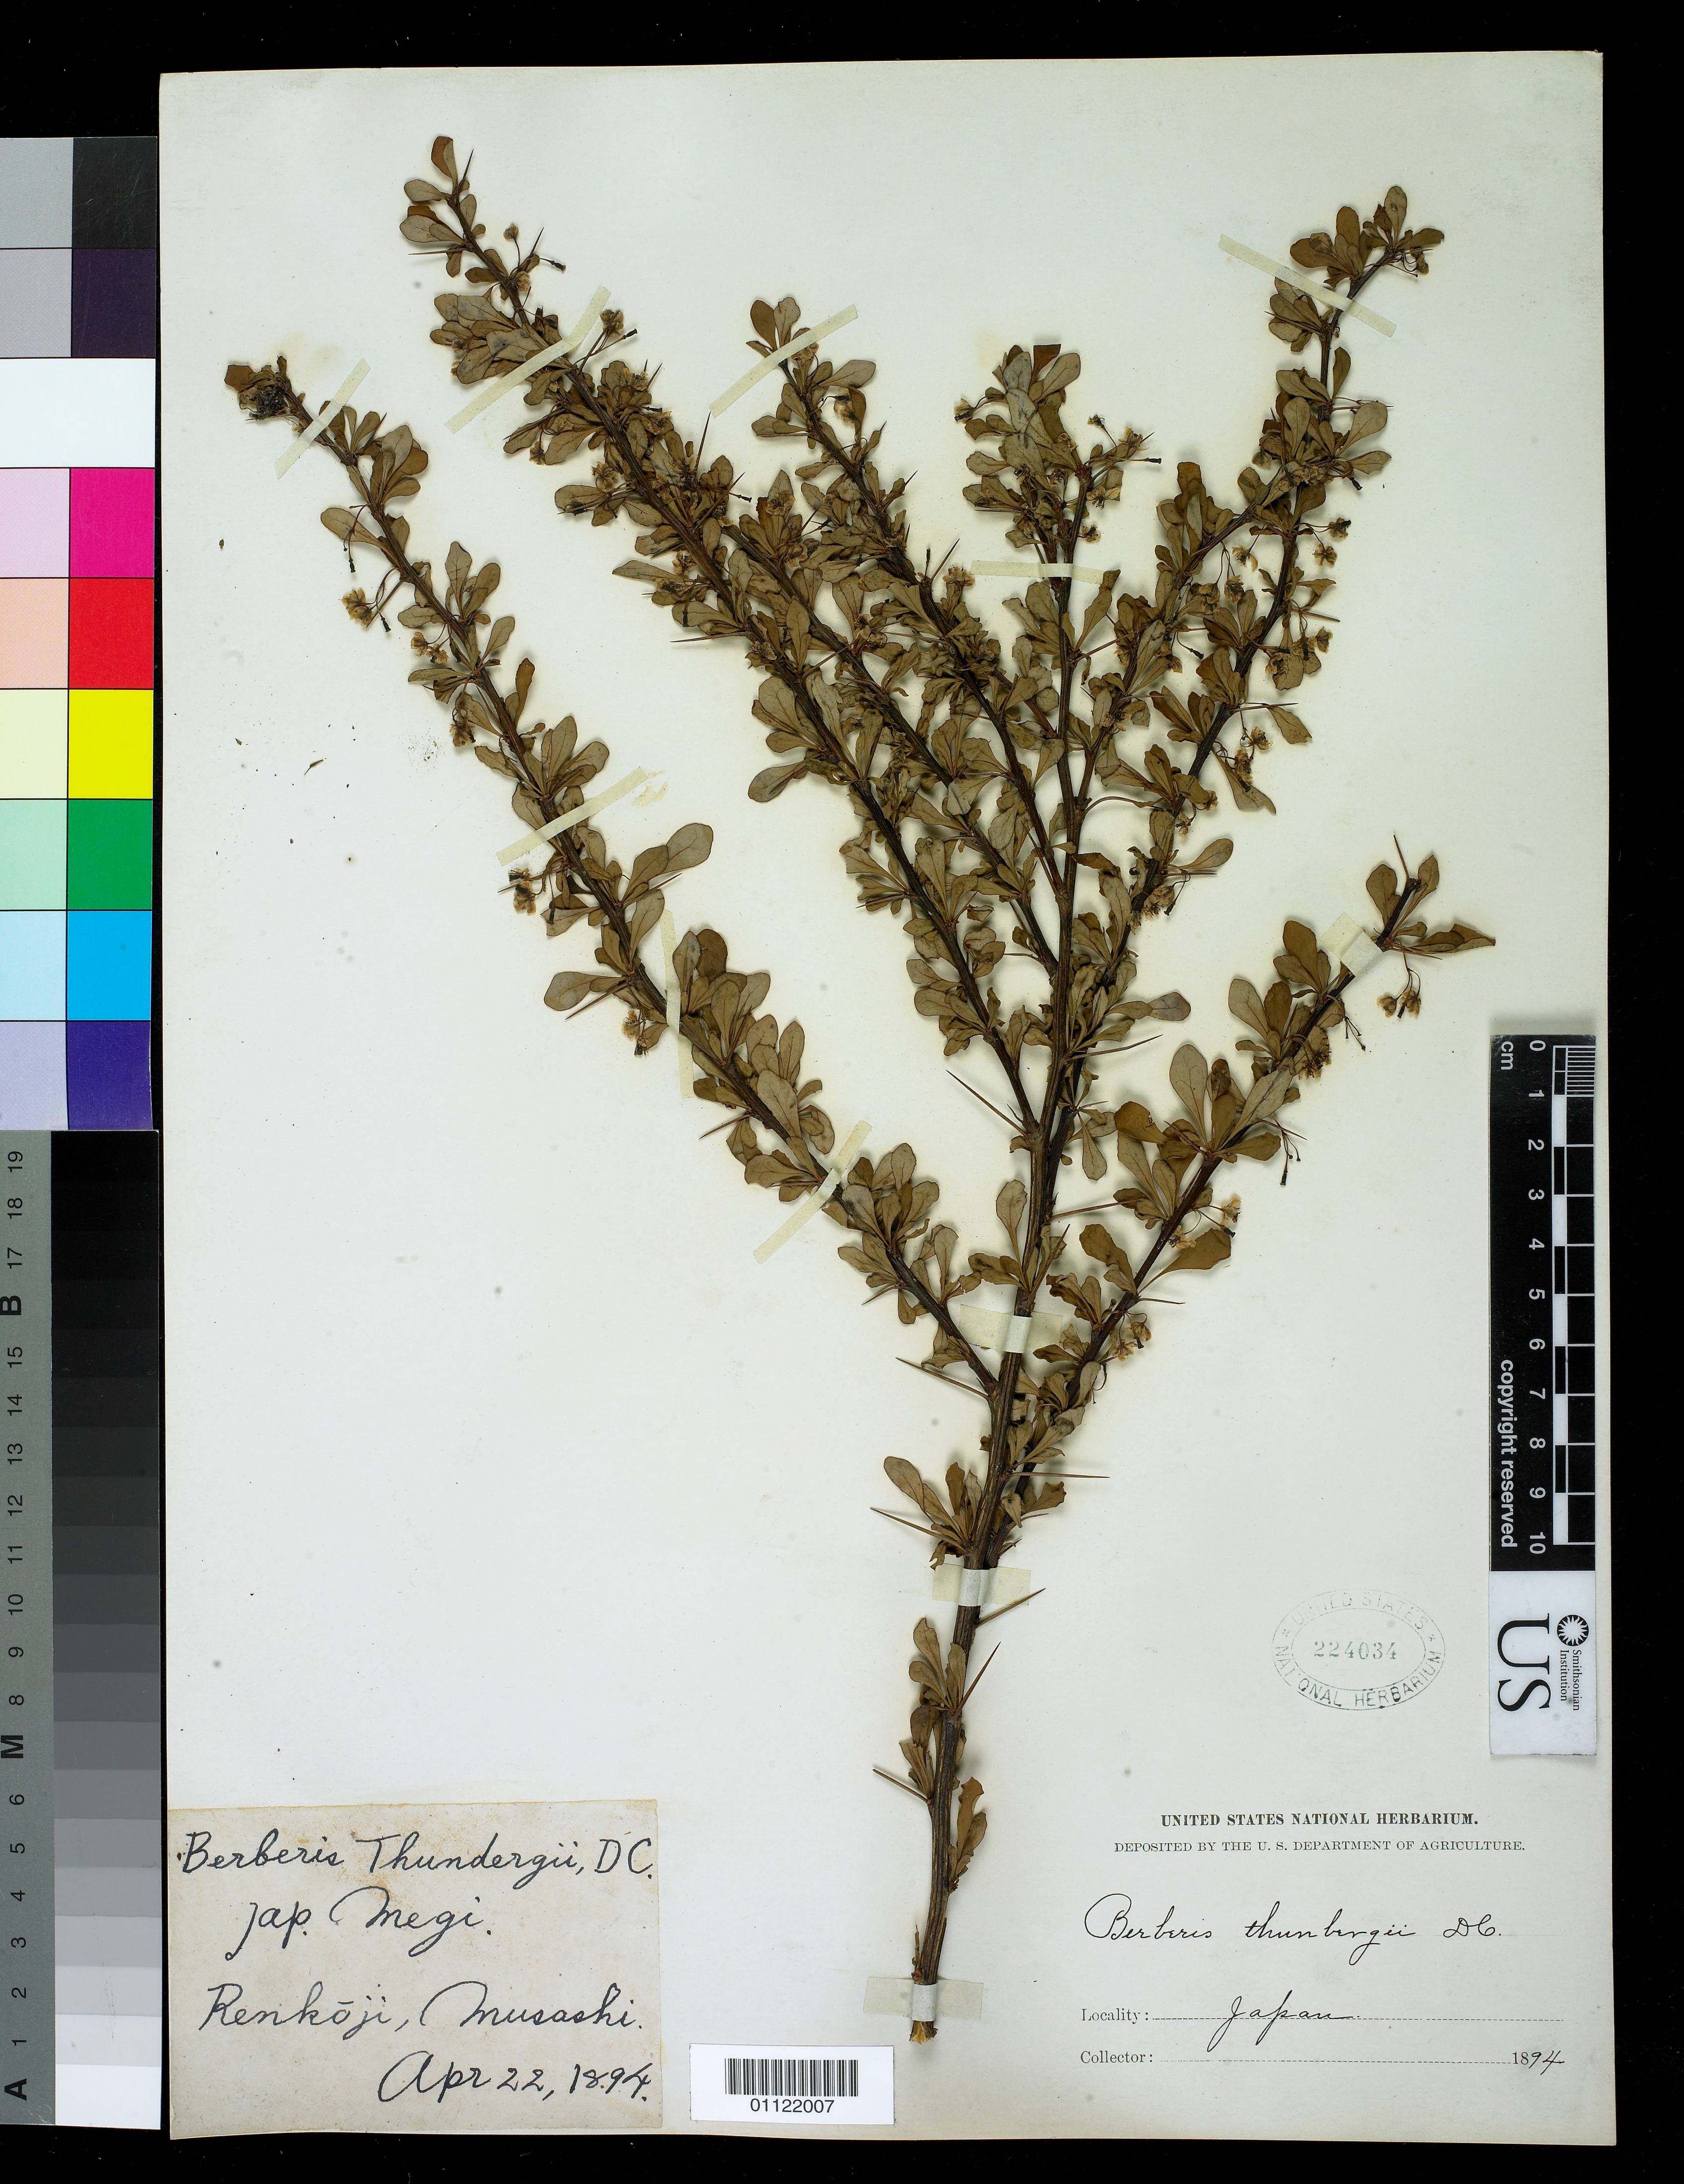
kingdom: Plantae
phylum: Tracheophyta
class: Magnoliopsida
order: Ranunculales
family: Berberidaceae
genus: Berberis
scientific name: Berberis thunbergii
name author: DC.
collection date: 1894-04-22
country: Japan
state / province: Tokyo, Federal City of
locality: Renkoji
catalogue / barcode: US 224036